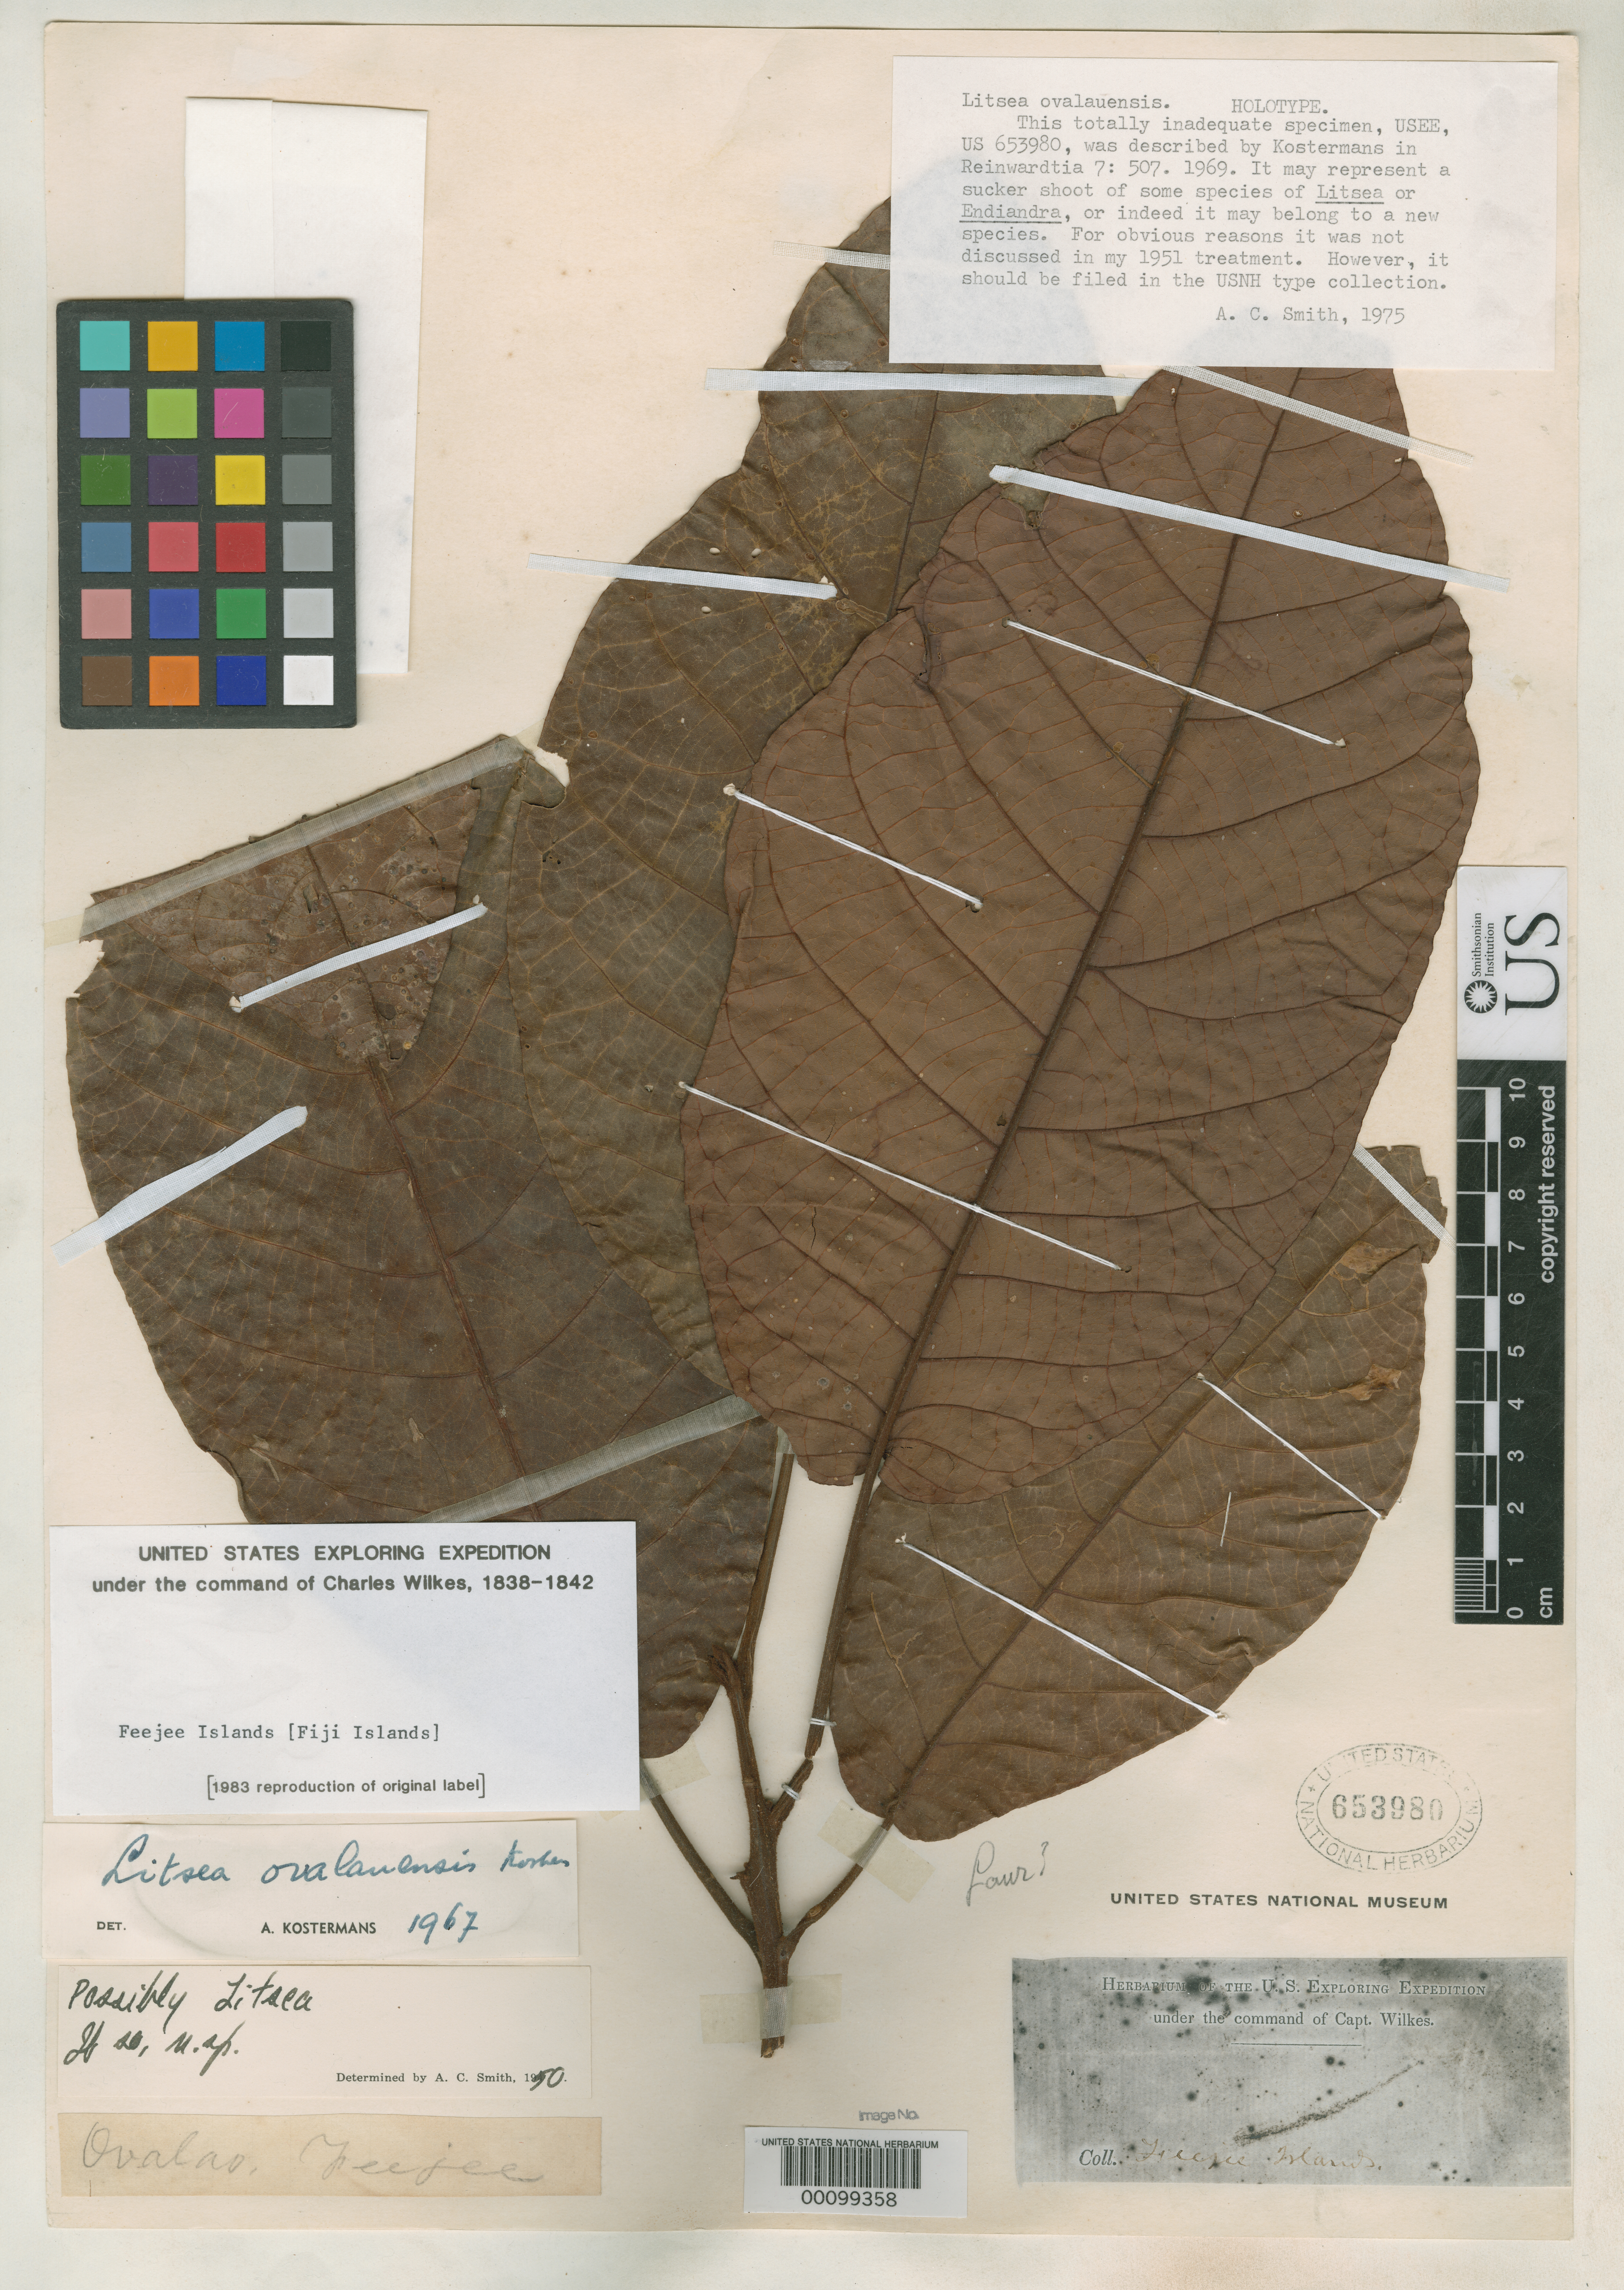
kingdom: Plantae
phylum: Tracheophyta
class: Magnoliopsida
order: Laurales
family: Lauraceae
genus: Litsea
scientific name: Litsea ovalauensis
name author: Kosterm.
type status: Holotype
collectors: Wilkes Explor. Exped.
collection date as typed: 1838 to -- --- 1842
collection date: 1838/1842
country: Fiji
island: Ovalau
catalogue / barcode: US 653980